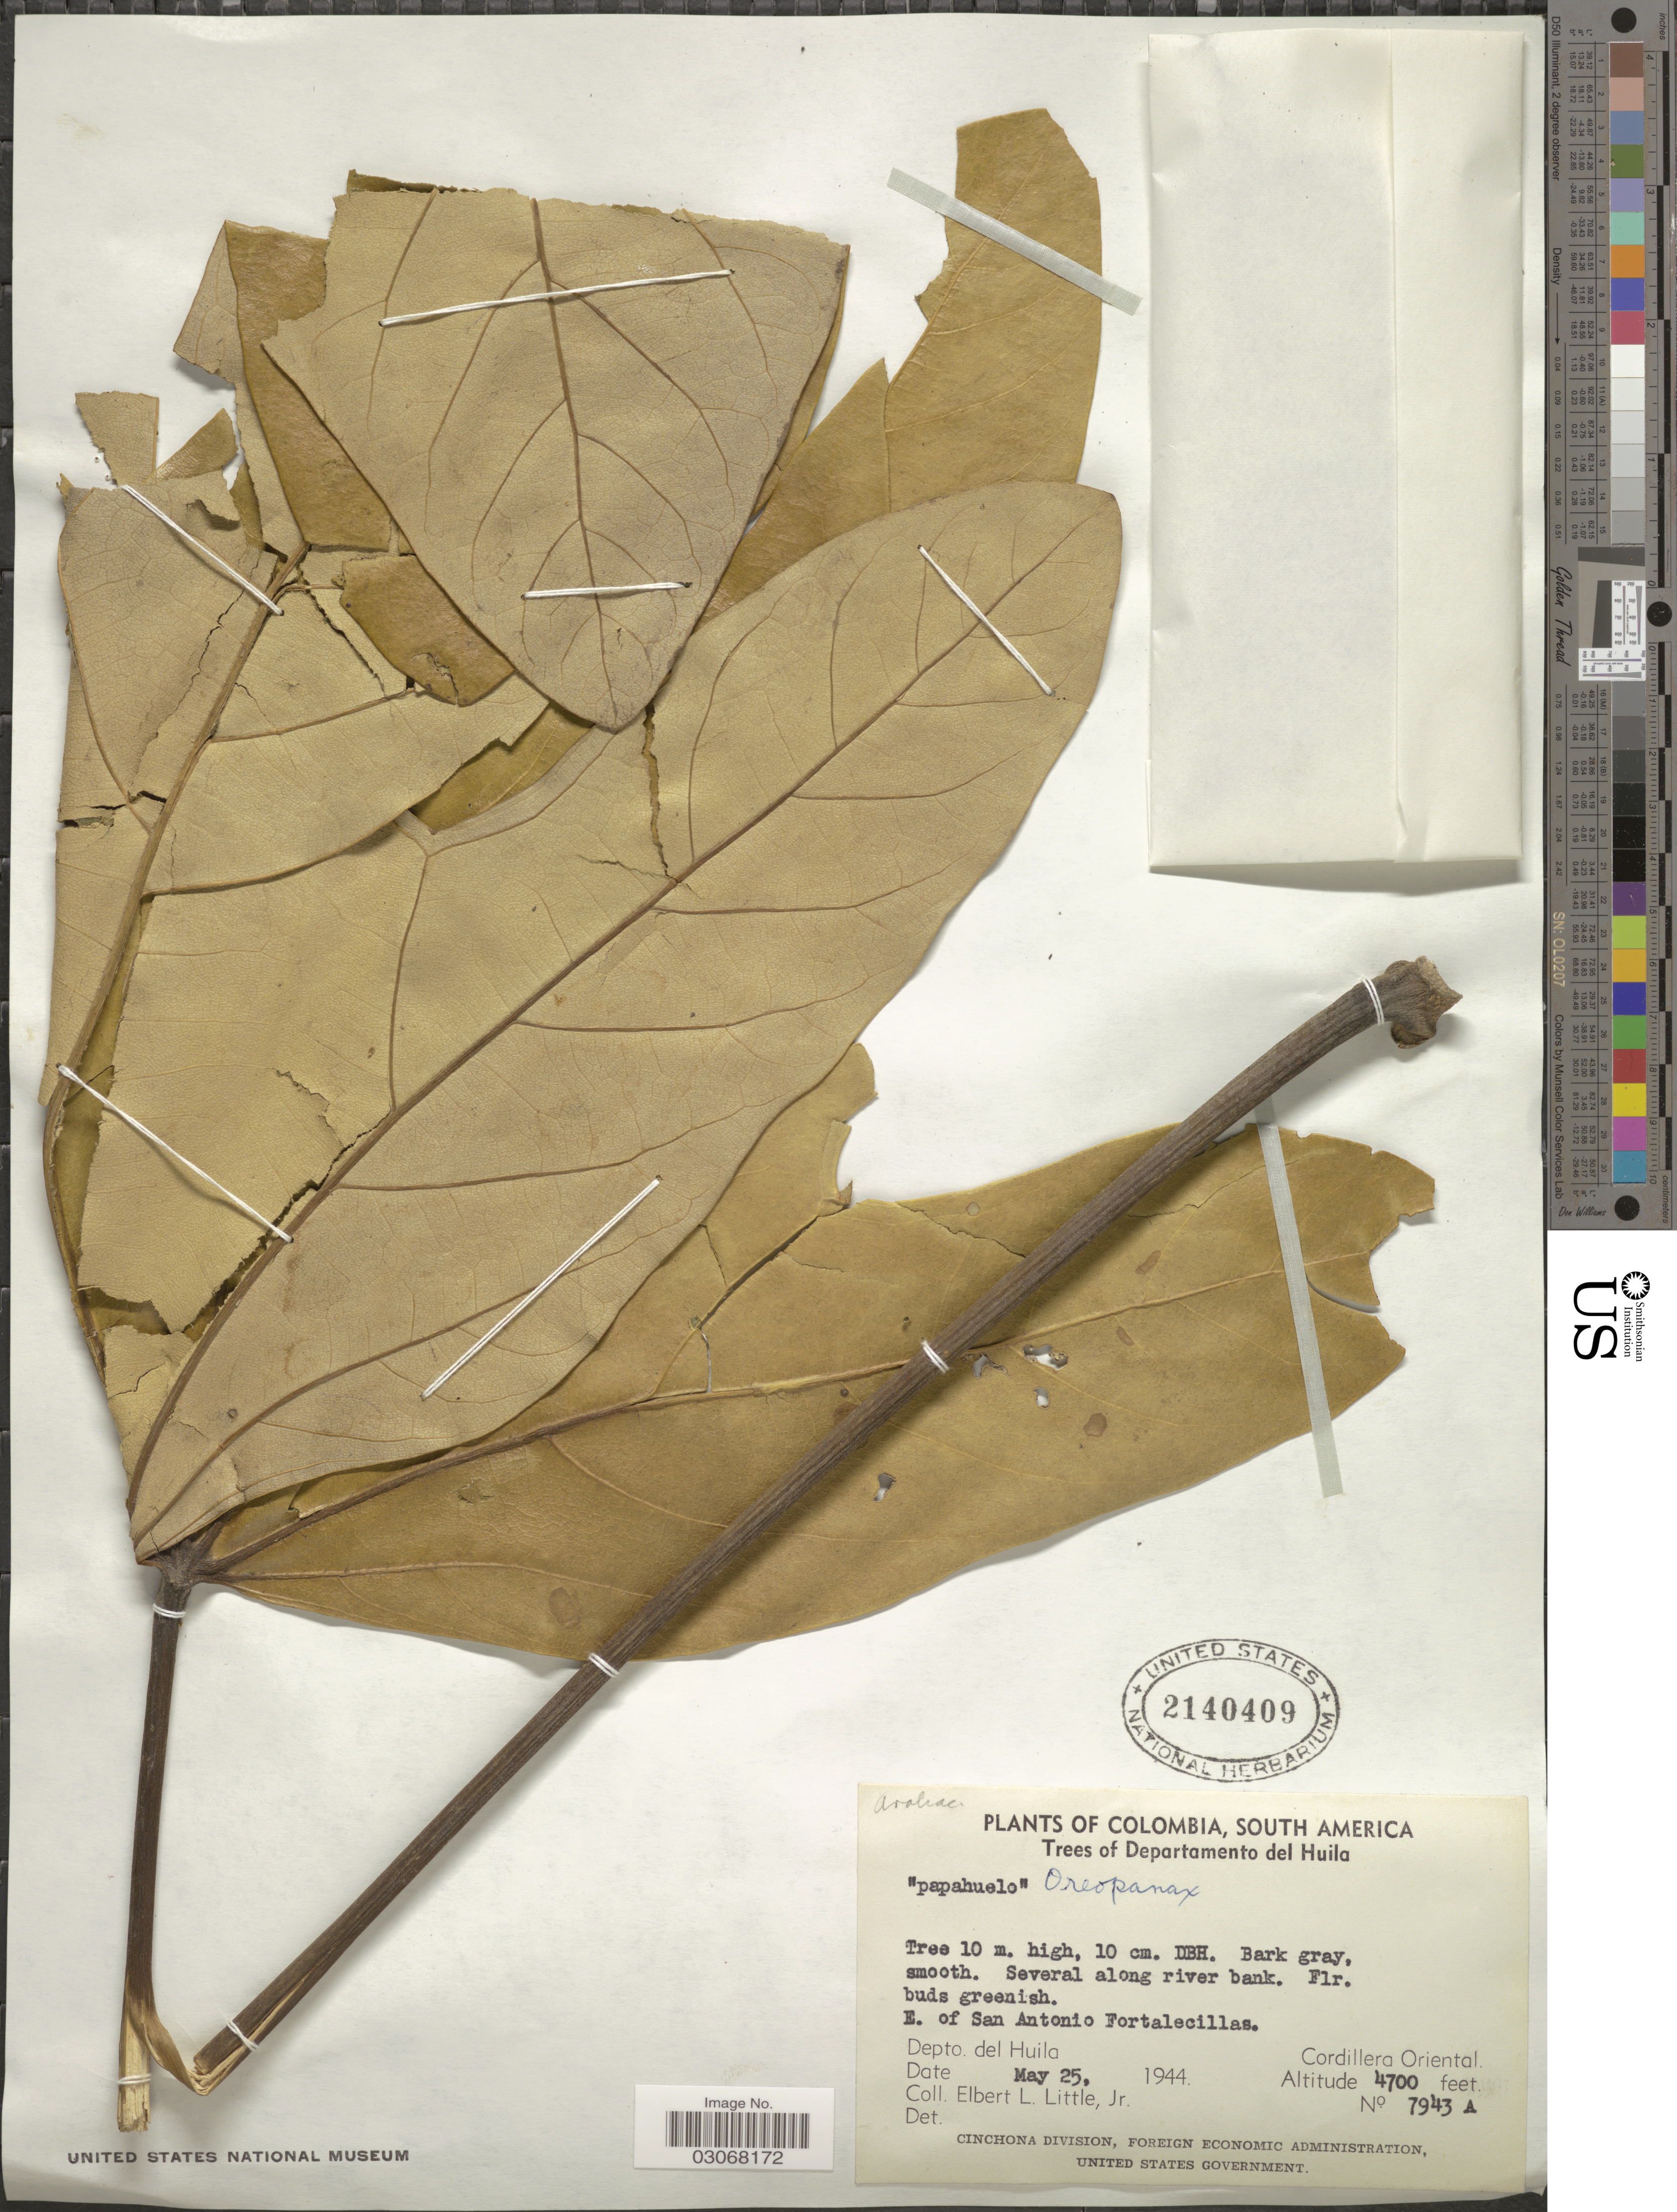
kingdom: Plantae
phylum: Tracheophyta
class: Magnoliopsida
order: Apiales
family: Araliaceae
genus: Oreopanax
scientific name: Oreopanax sp.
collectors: E. L. Little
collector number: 7943A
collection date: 1944-05-25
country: Colombia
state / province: Huila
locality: Trees of Departamento del Huila. E. of San Antonio Fortalecillas. Depto. del Huila. Cordillera Oriental.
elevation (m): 1433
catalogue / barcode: US 2140409